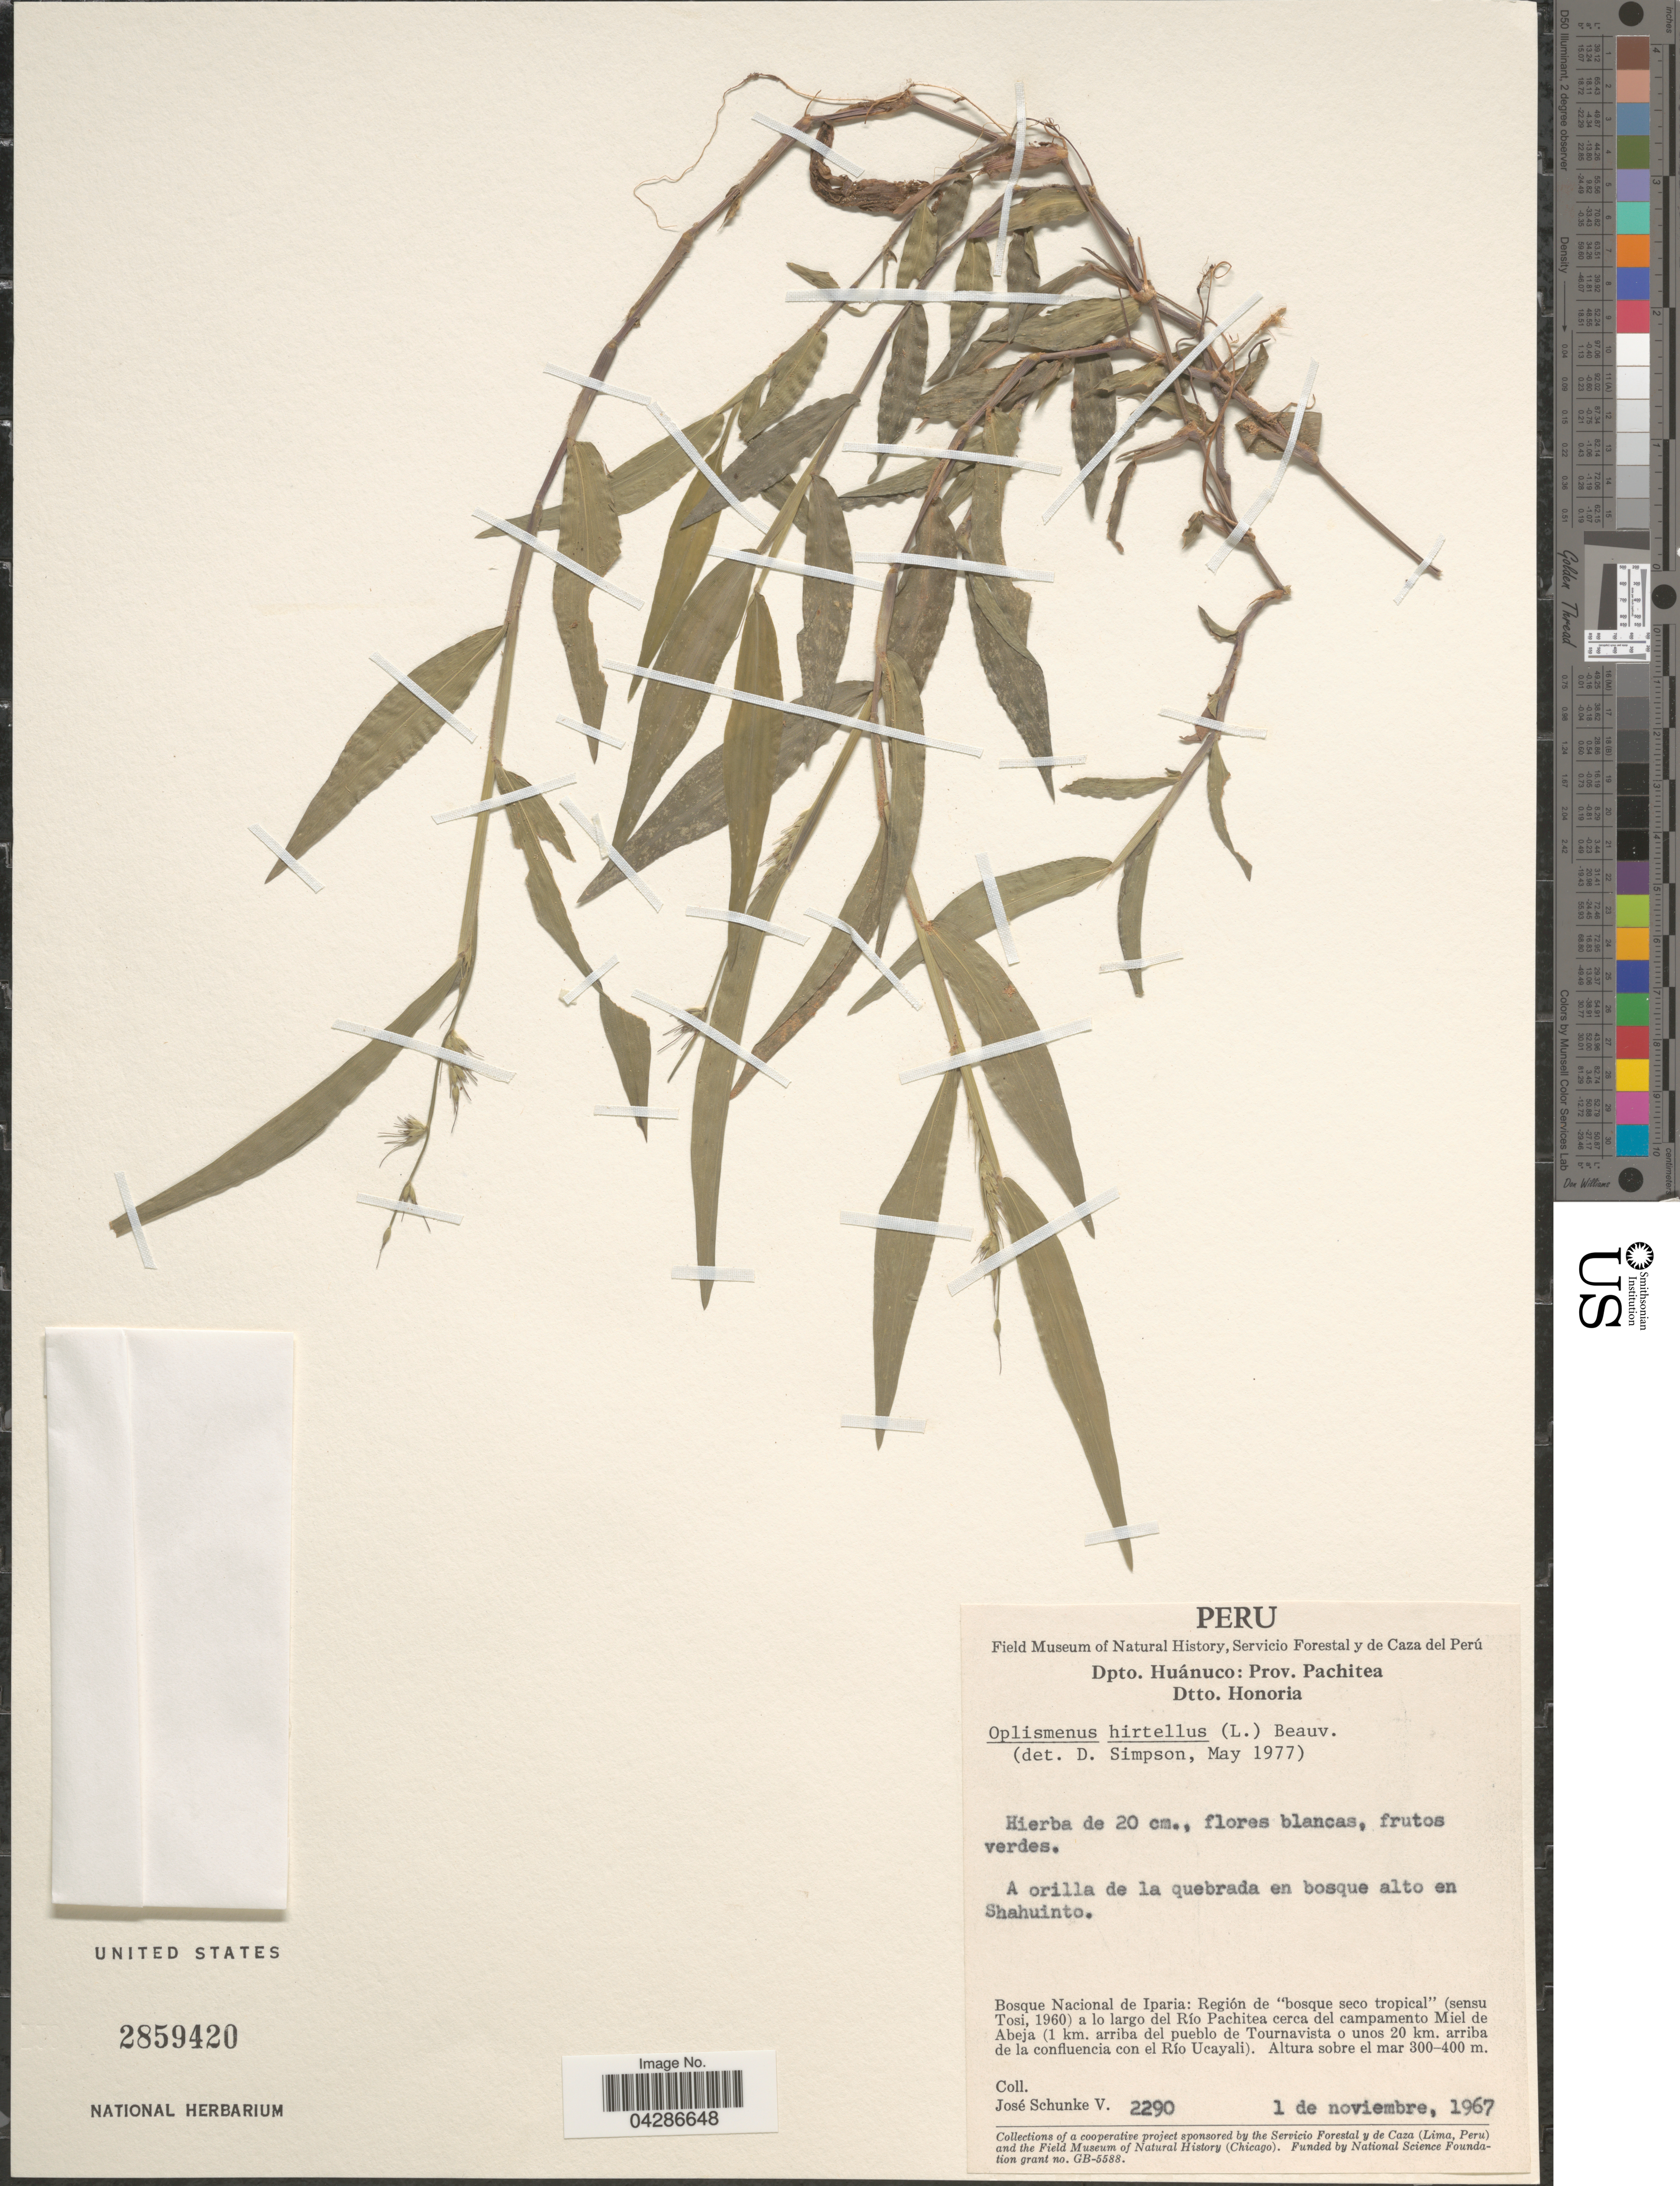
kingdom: Plantae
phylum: Tracheophyta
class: Liliopsida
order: Poales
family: Poaceae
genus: Oplismenus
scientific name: Oplismenus hirtellus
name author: (L.) P. Beauv.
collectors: J. Schunke Vigo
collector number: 2290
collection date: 1967-11-01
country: Peru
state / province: Huánuco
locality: Dpto. Huánuco: Prov. Pachitea. Dtto. Honoria. Bosque Nacional de Iparia: Regón de "bosque seco tropical" (sensu Tosi, 1960) a lo largo del Río Pachitea cerca del campamento Miel de Abeja (1 km. arriba del pueblo de Tournavista o unos 20 km. arriba de la confluencia con el Río Ucayali).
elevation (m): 300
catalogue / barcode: US 2859420